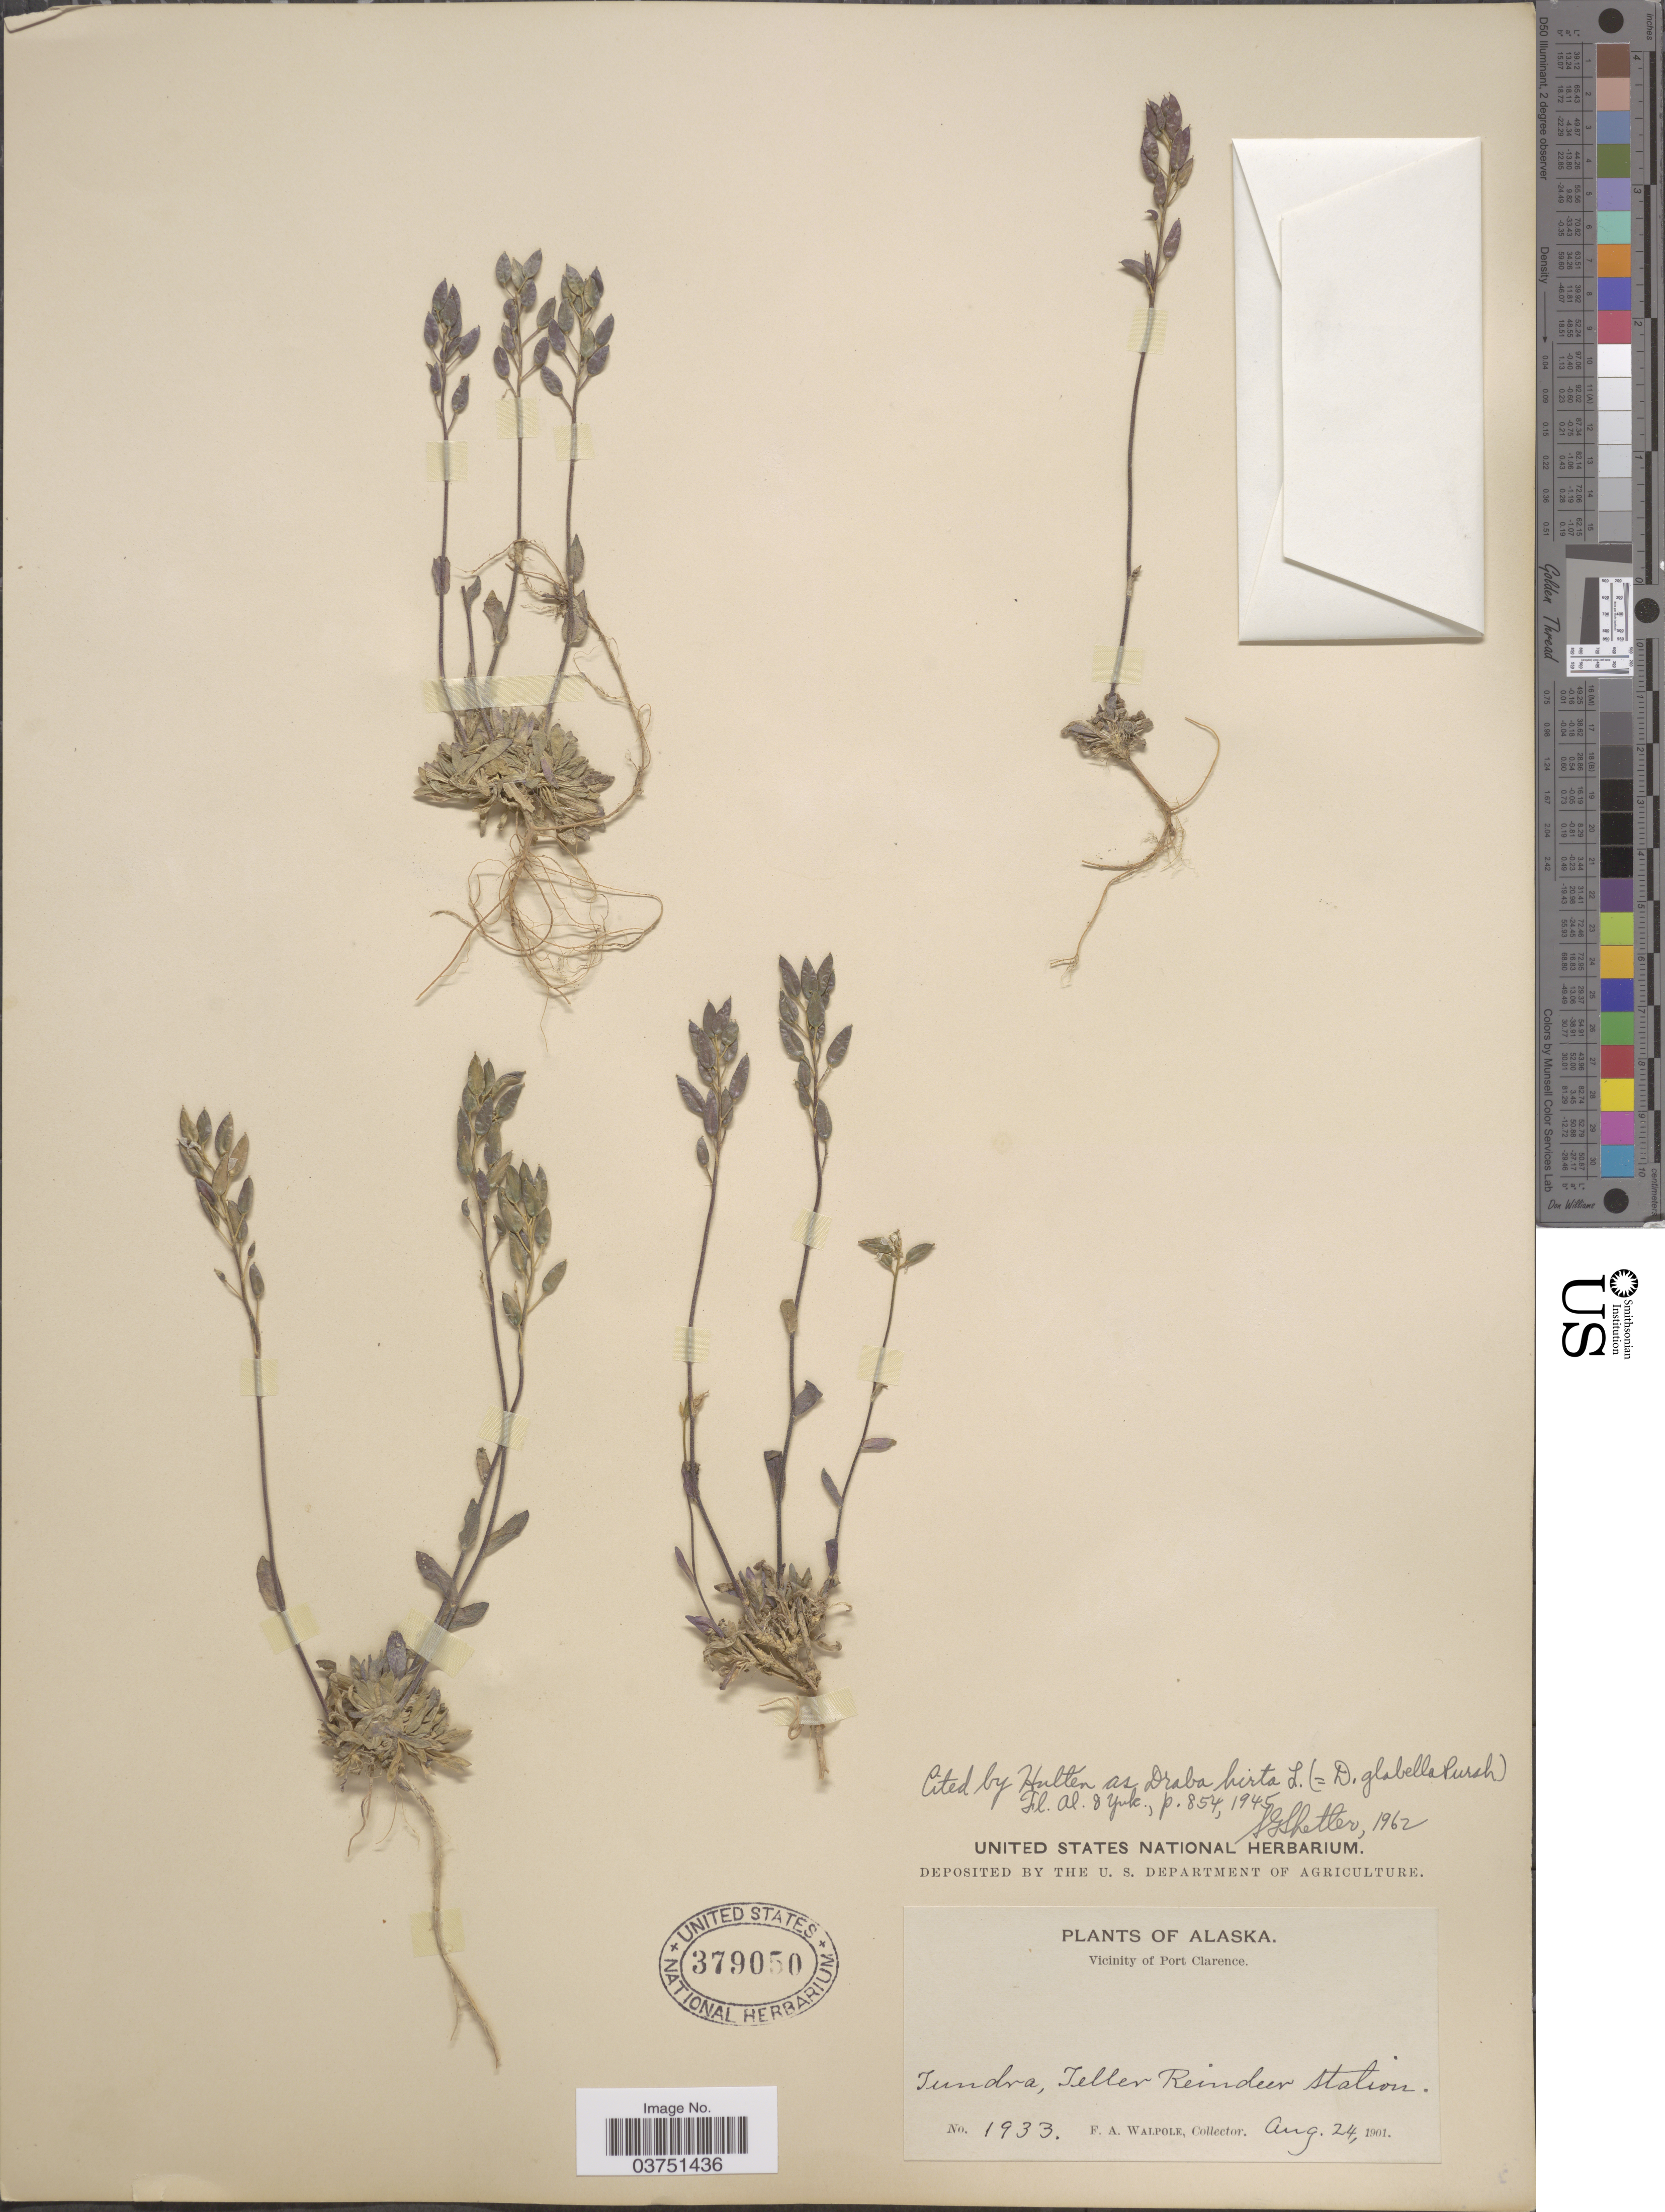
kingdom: Plantae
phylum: Tracheophyta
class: Magnoliopsida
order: Brassicales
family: Brassicaceae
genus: Draba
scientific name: Draba glabella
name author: Pursh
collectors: F. Walpole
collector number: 1933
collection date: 1901-08-24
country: United States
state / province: Alaska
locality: Vicinity of Port Clarence; Tundra, Teller Reindeer Station.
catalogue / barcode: US 379050